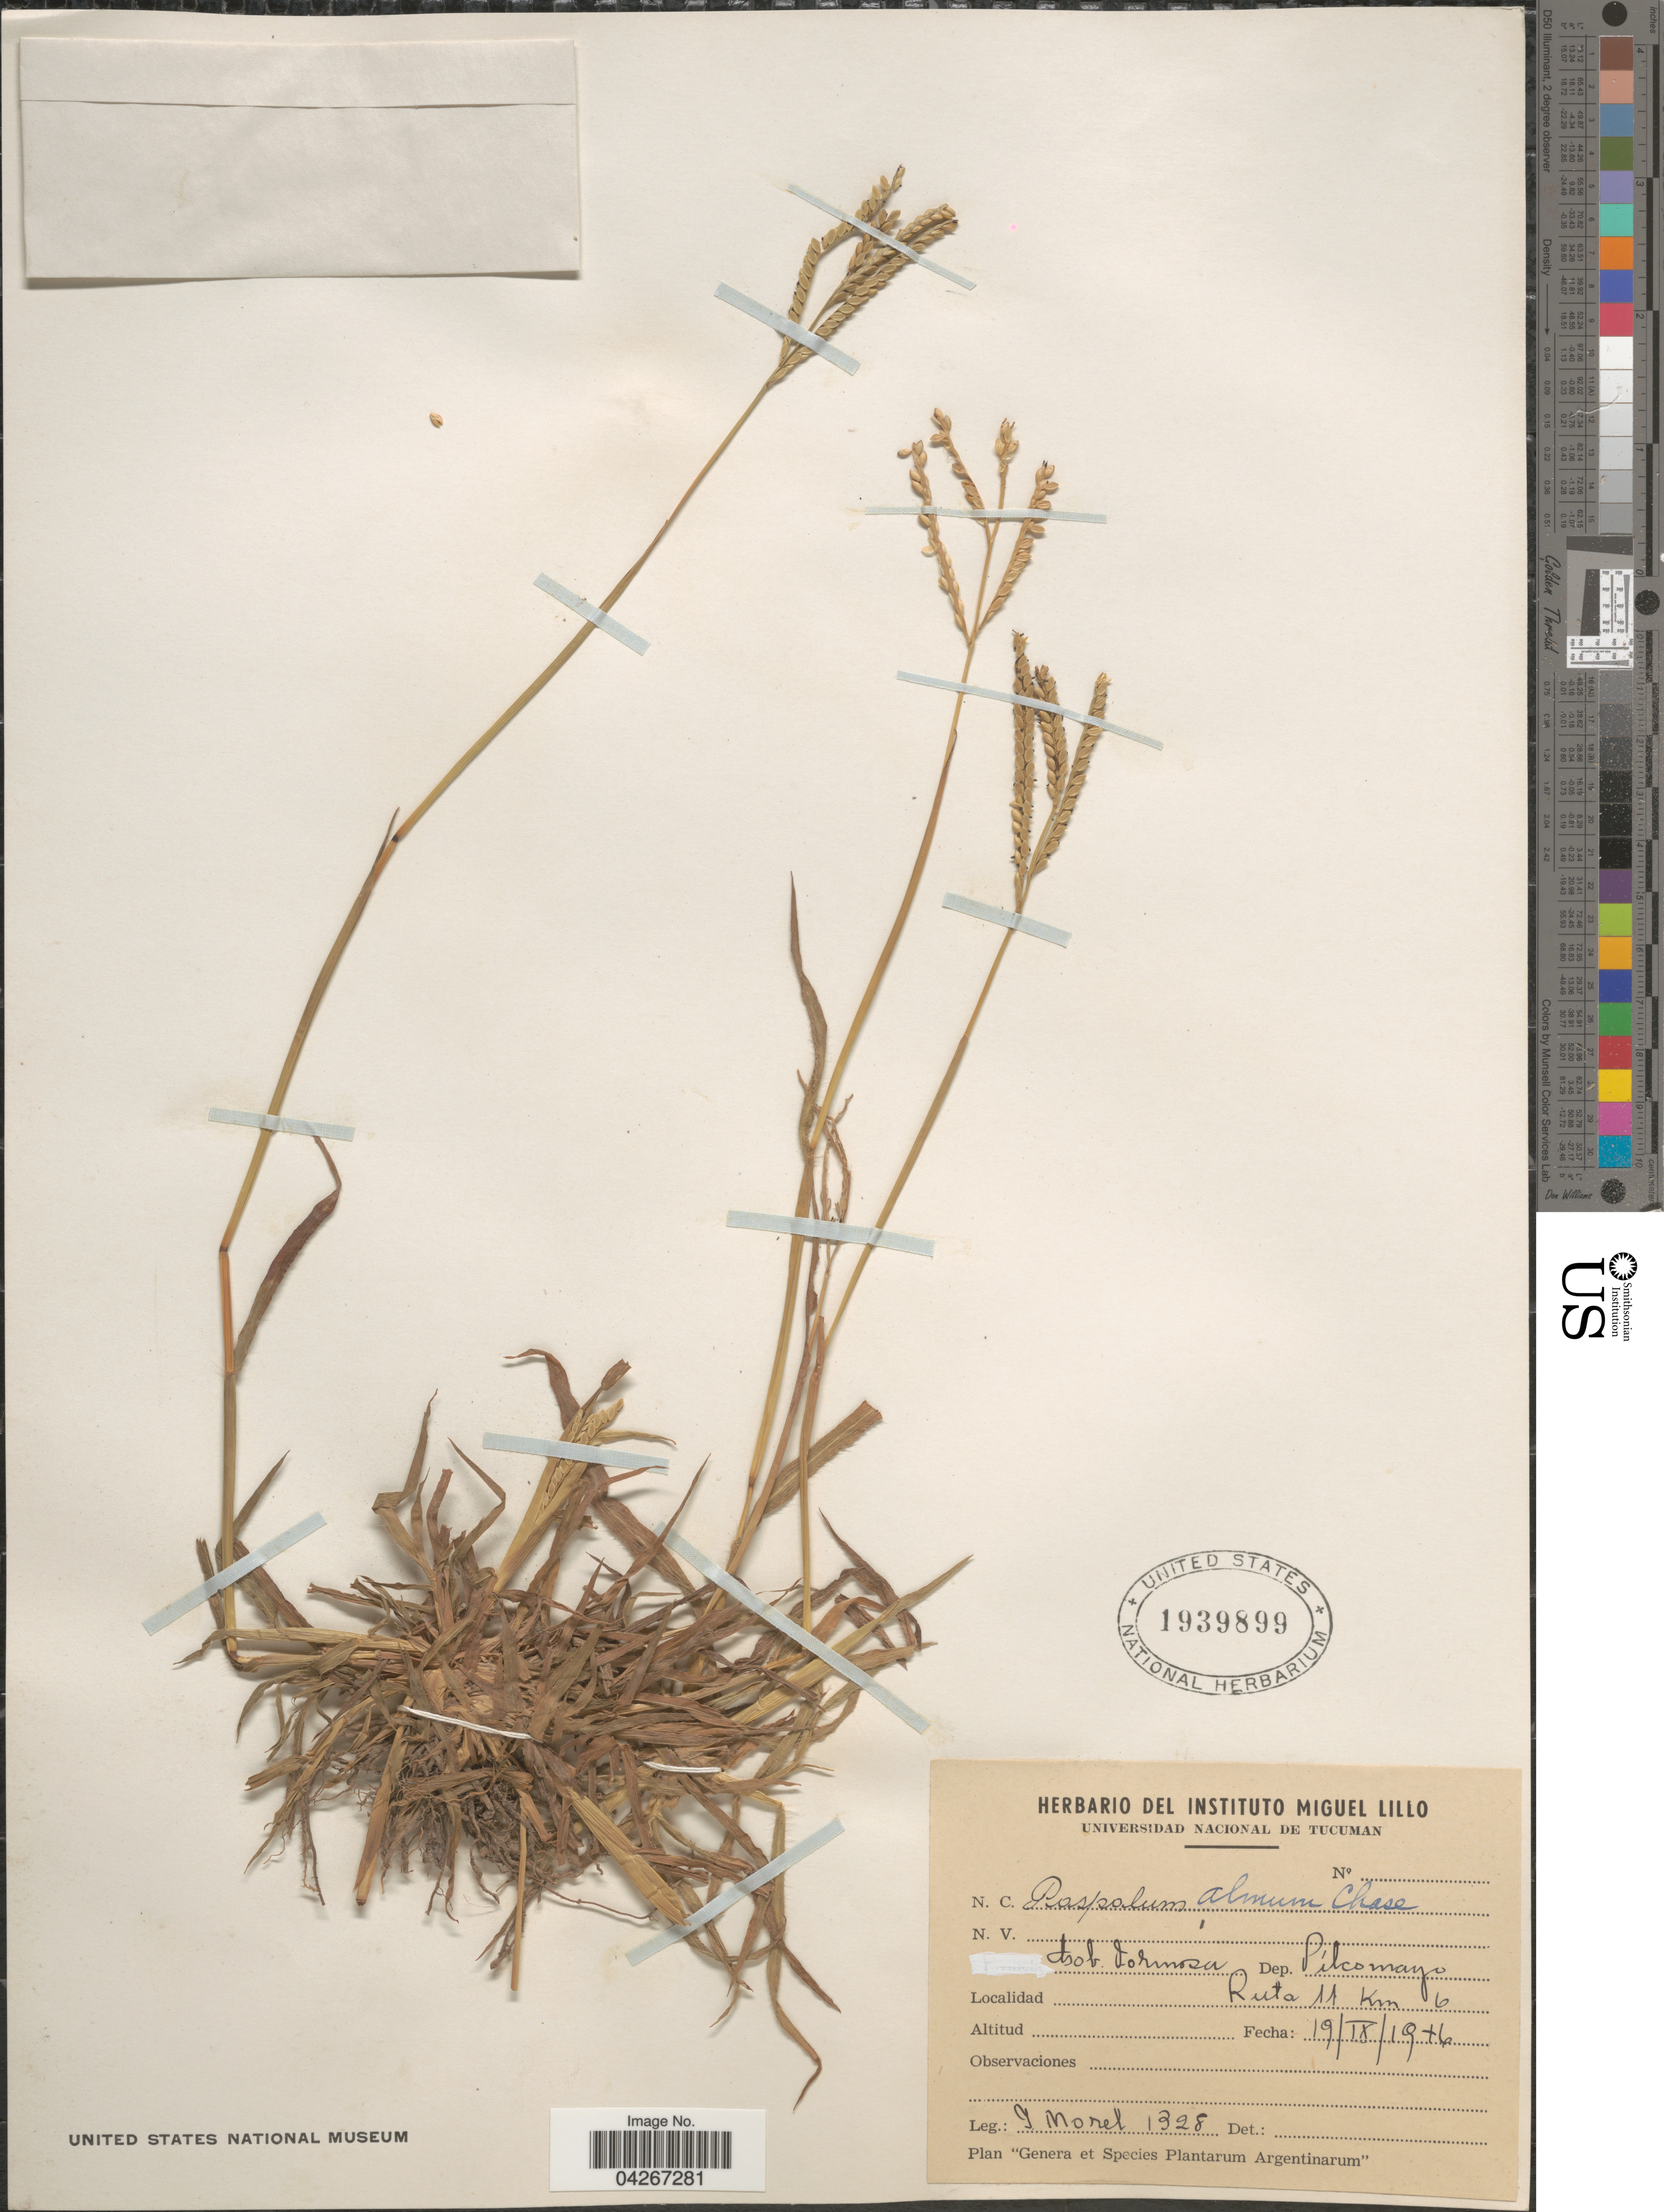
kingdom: Plantae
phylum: Tracheophyta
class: Liliopsida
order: Poales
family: Poaceae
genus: Paspalum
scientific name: Paspalum almum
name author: Chase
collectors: I. Morel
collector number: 1328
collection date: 1946-09-19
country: Argentina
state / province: Formosa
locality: Gob. Formosa. Dep. Pílcomayo. Ruta 11 Km 6.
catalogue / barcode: US 1939899